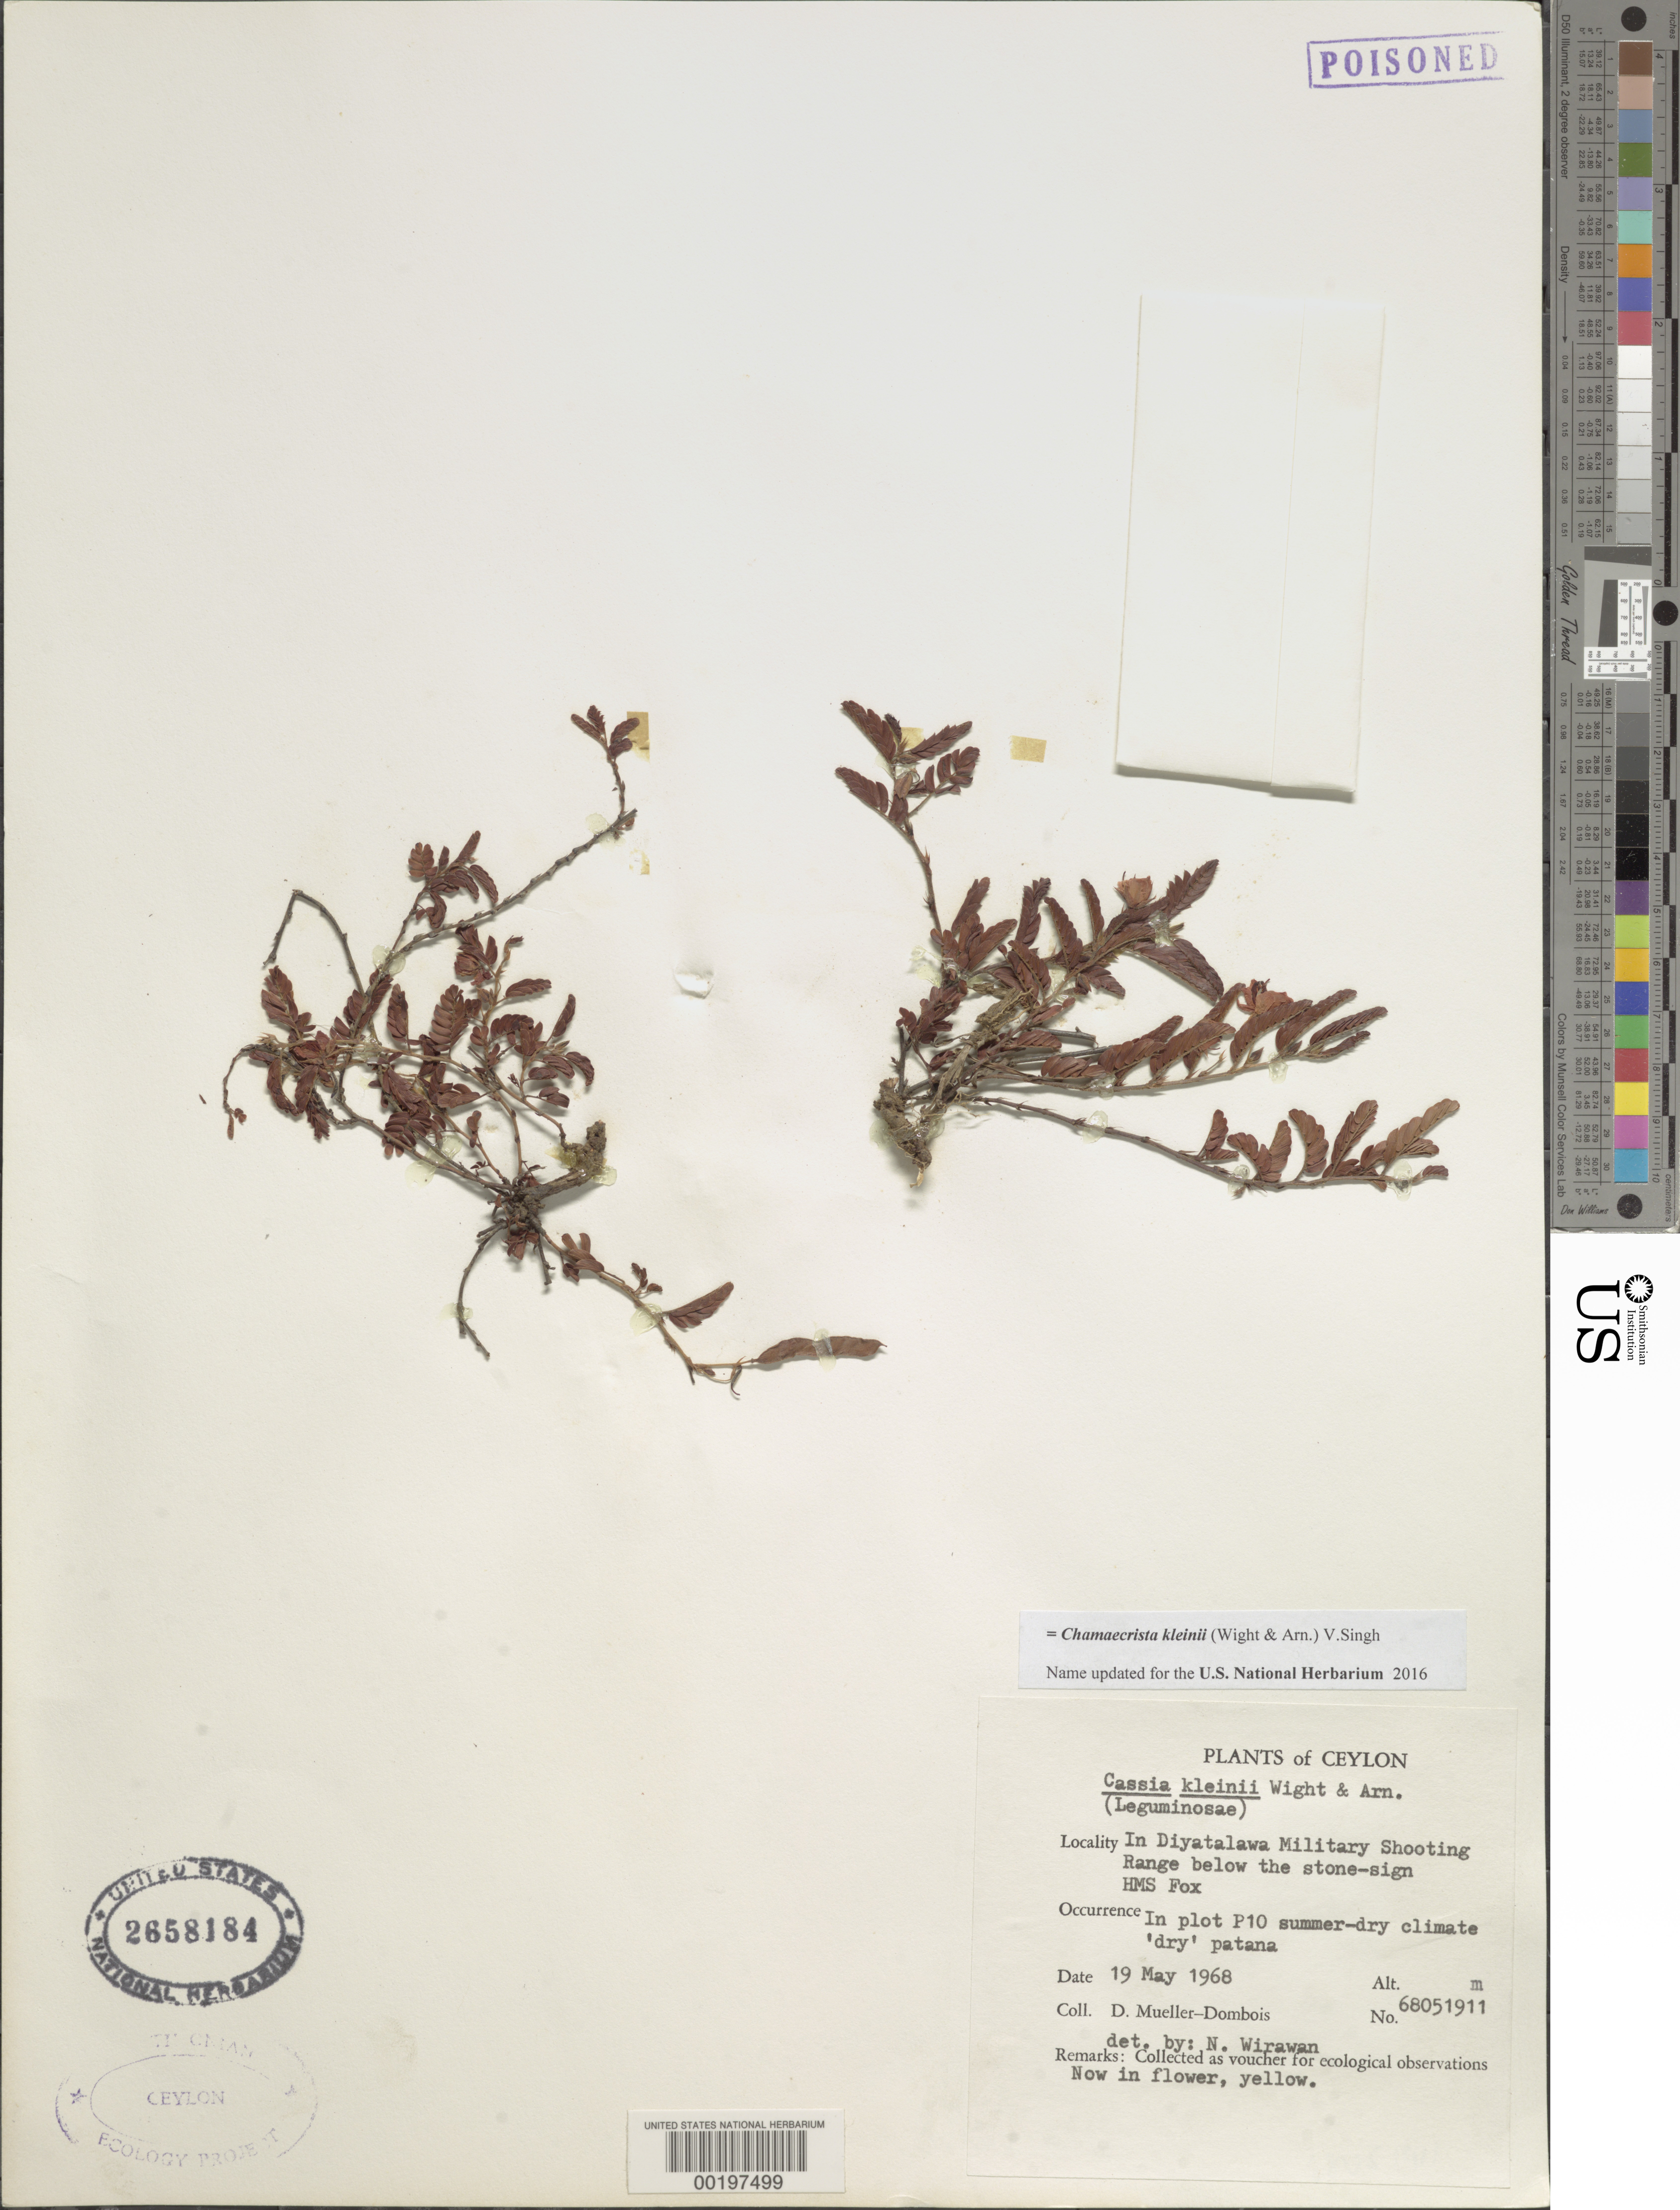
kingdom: Plantae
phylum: Tracheophyta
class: Magnoliopsida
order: Fabales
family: Fabaceae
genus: Chamaecrista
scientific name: Chamaecrista nictitans var. glabrata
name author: (Vogel) H.S. Irwin & Barneby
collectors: D. Mueller-Dombois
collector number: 68051911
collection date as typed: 19 May 1968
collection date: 1968-05-19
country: Sri Lanka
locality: In diyatalawa military shooting range below the stone-sign hms fox; in plot 10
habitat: Summer-dry climate; dry patana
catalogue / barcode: US 2658184